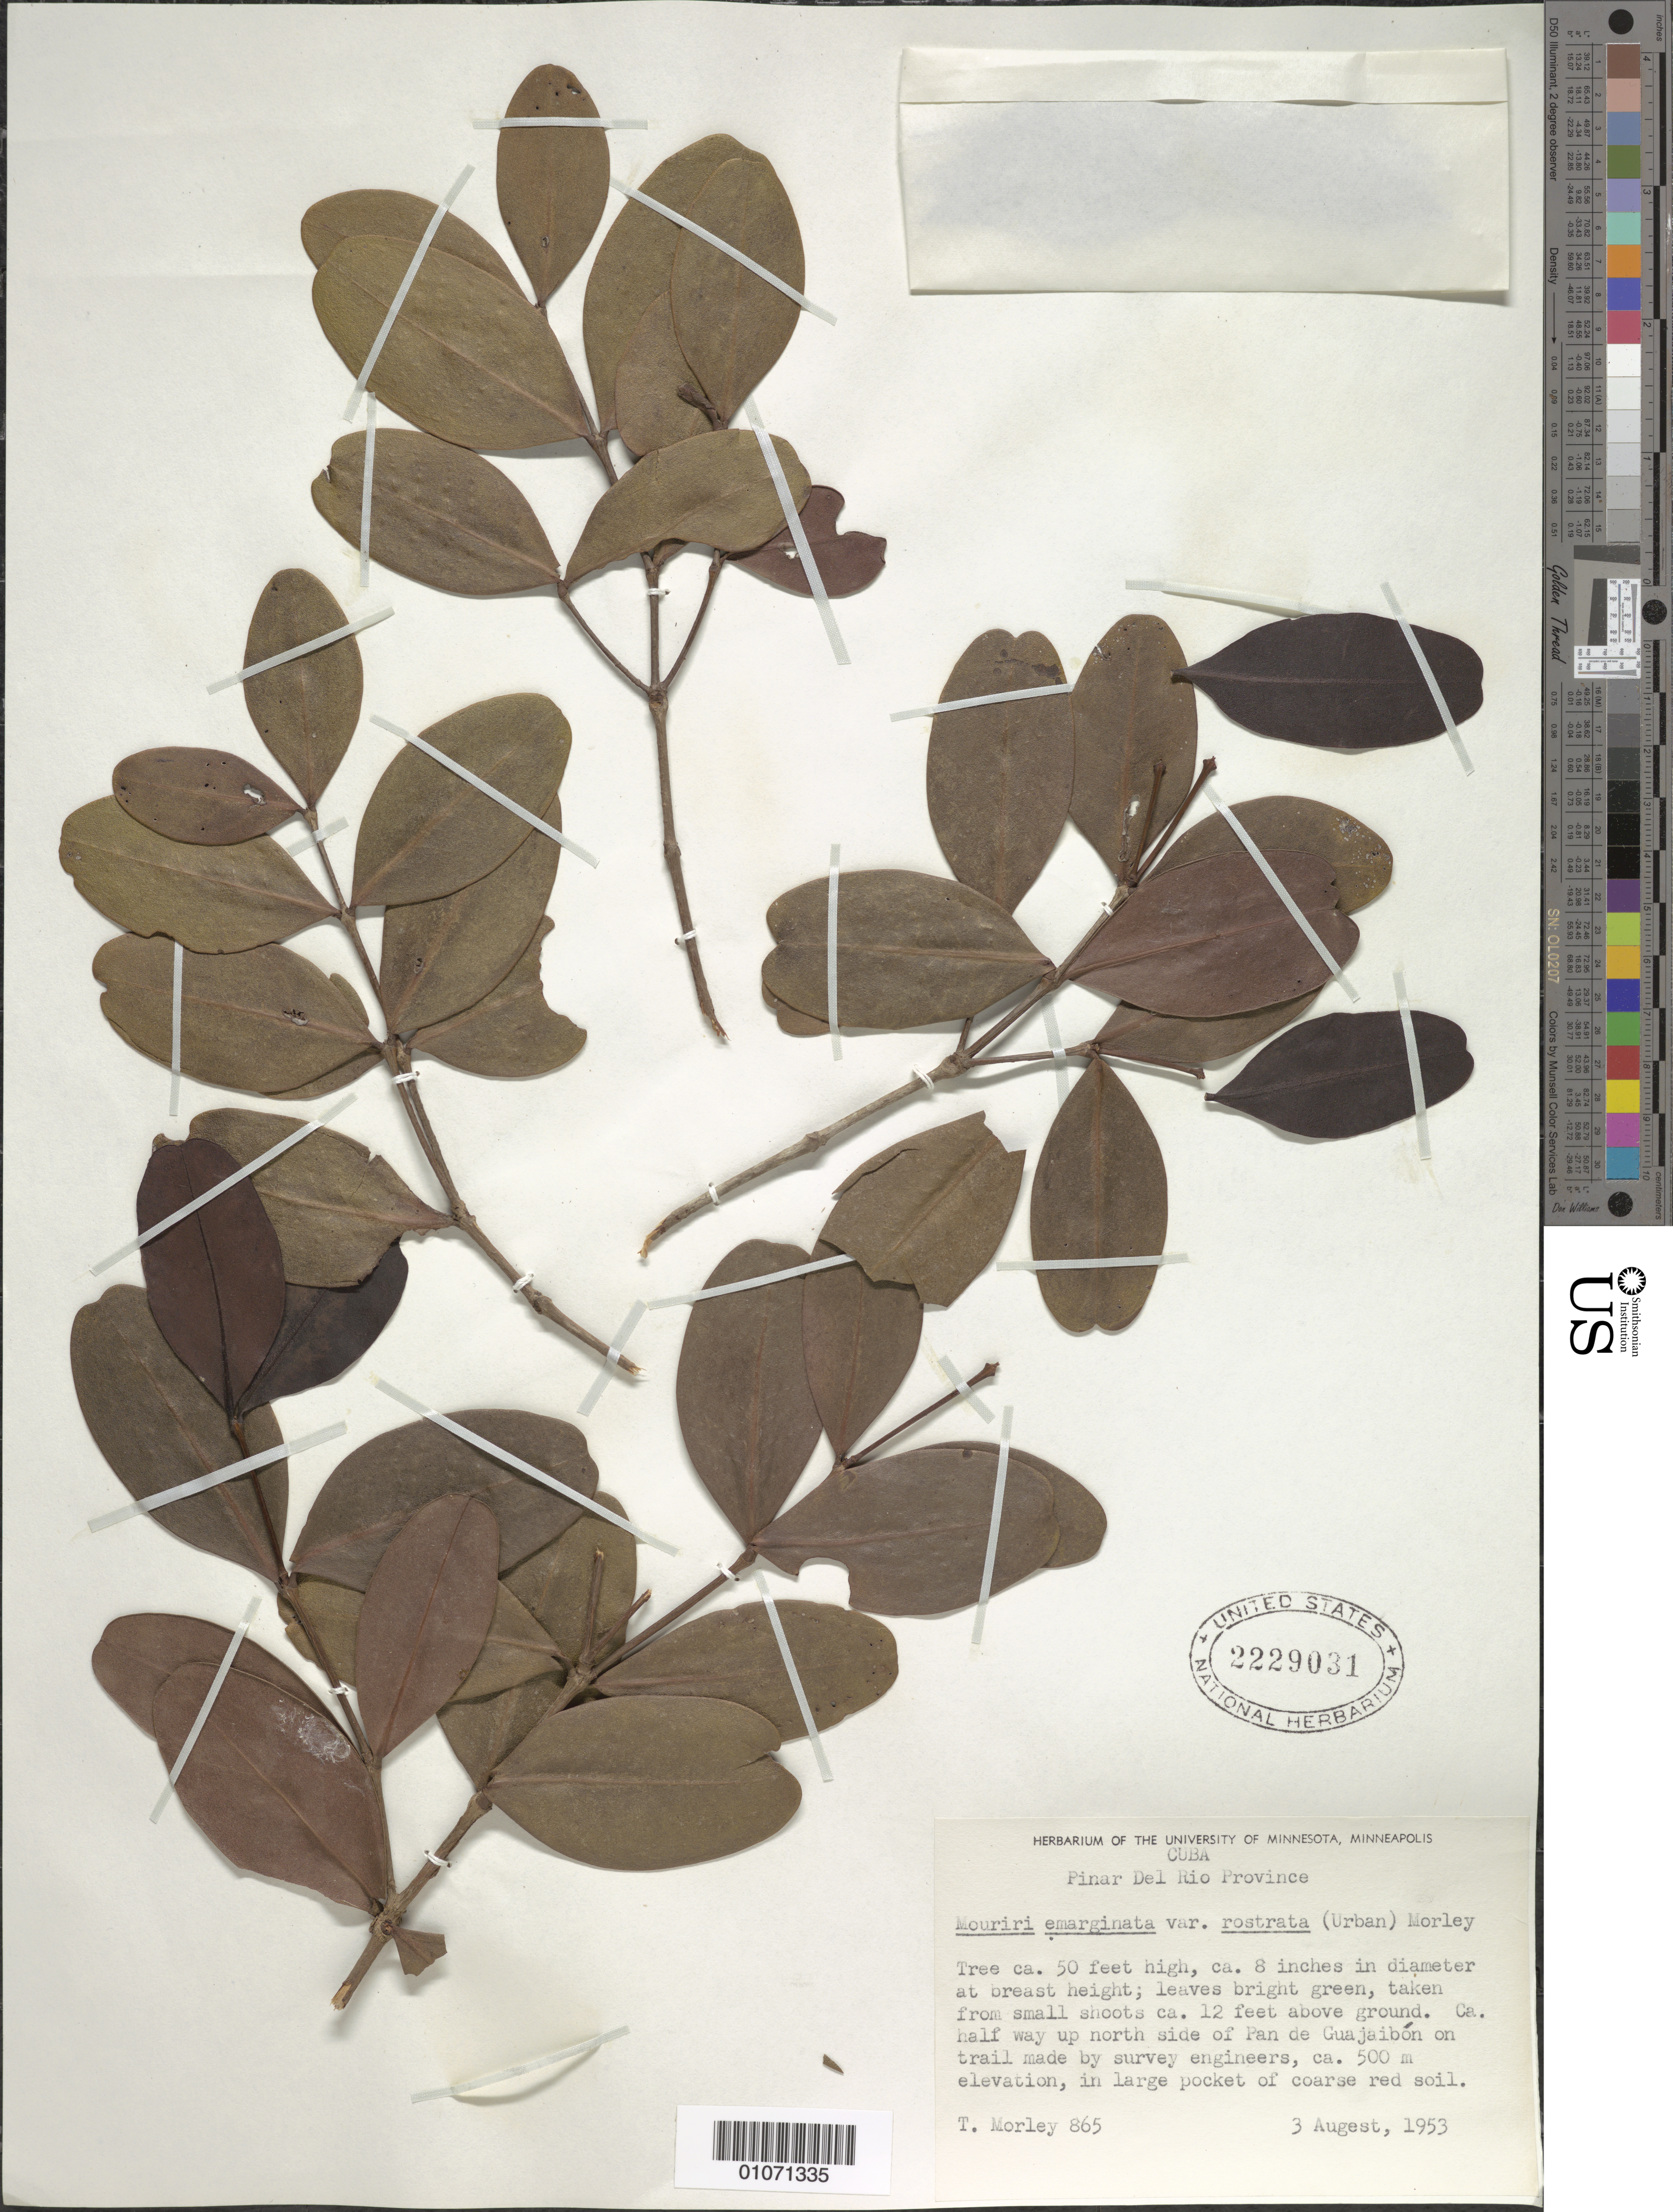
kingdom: Plantae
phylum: Tracheophyta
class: Magnoliopsida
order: Myrtales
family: Melastomataceae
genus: Mouriri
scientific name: Mouriri emarginata var. rostrata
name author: (Urb.) Morley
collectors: T. Morley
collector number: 865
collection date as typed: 03 Aug 1953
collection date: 1953-08-03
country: Cuba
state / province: Pinar del Río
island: Cuba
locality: Pan de Guajaibón, about half way up N side, on trail made by survey engineers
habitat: In large pocket of coarse red soil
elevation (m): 500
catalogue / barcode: US 2229031